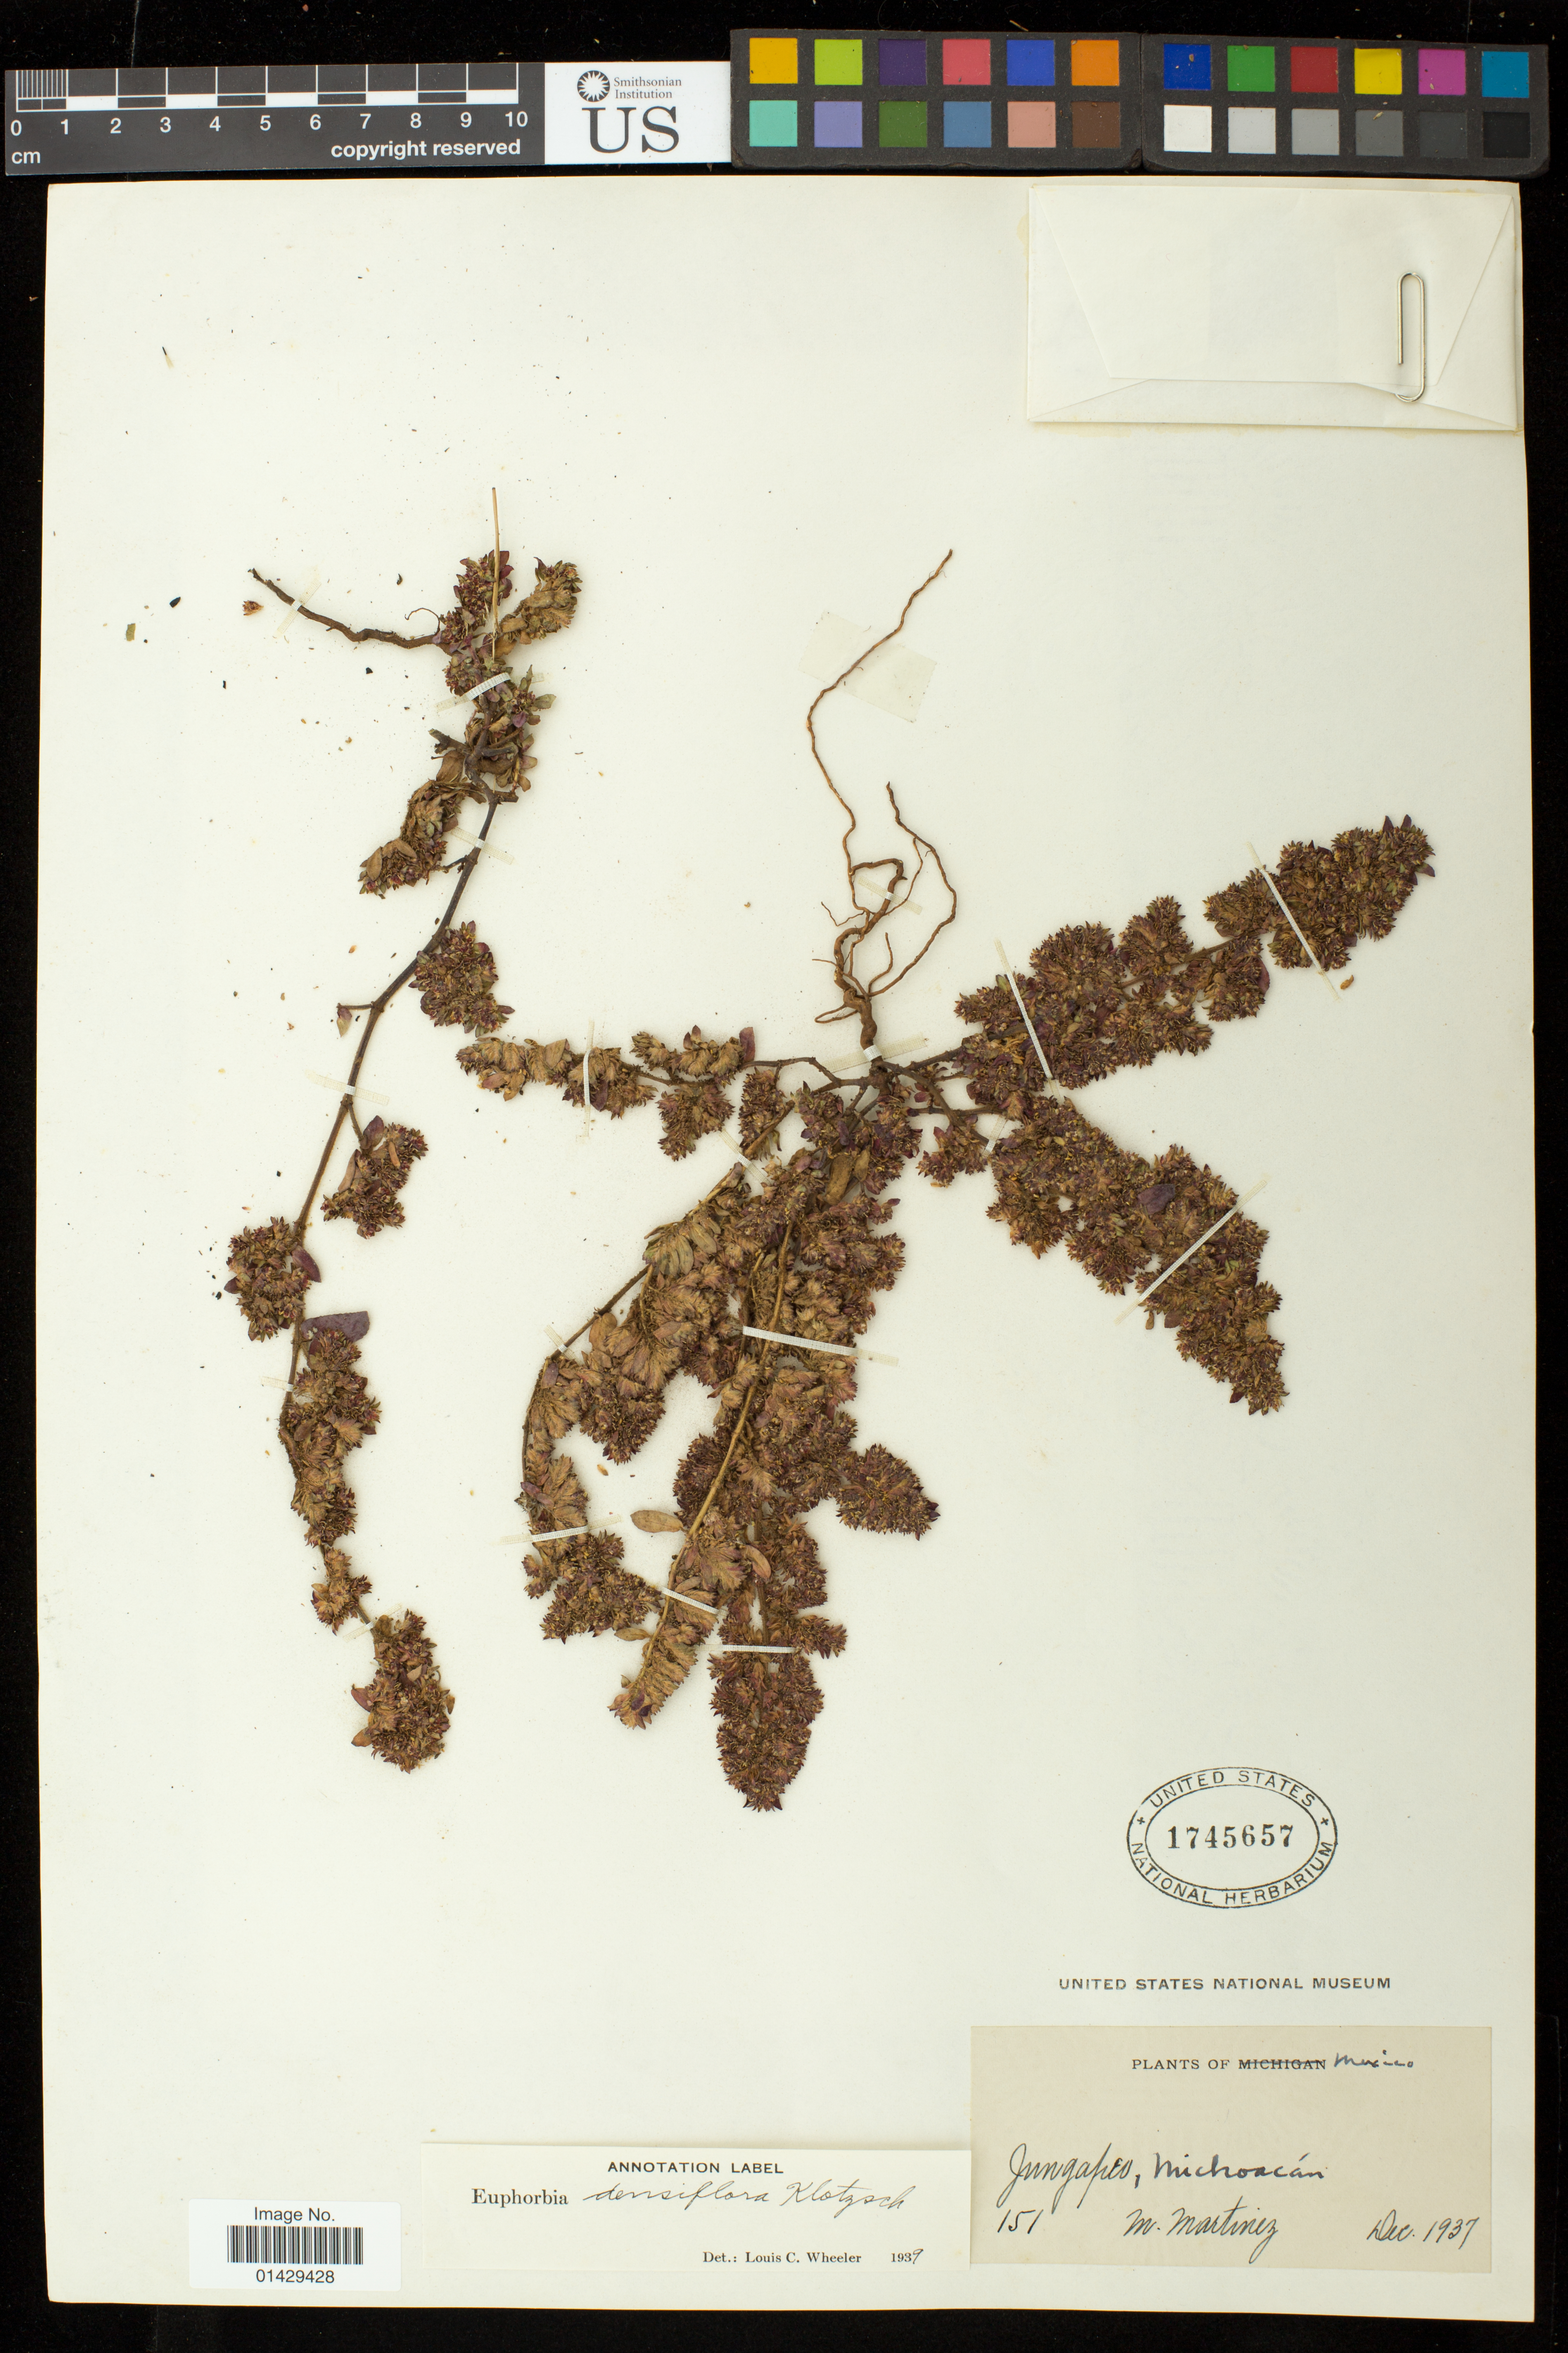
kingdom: Plantae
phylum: Tracheophyta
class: Magnoliopsida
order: Malpighiales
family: Euphorbiaceae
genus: Euphorbia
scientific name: Euphorbia densiflora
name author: (Klotzsch & Garcke) Klotzsch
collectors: M. Martinez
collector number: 151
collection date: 1937-12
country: Mexico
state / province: Michoacán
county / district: Jungapeo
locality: Jungapeo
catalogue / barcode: US 1745657